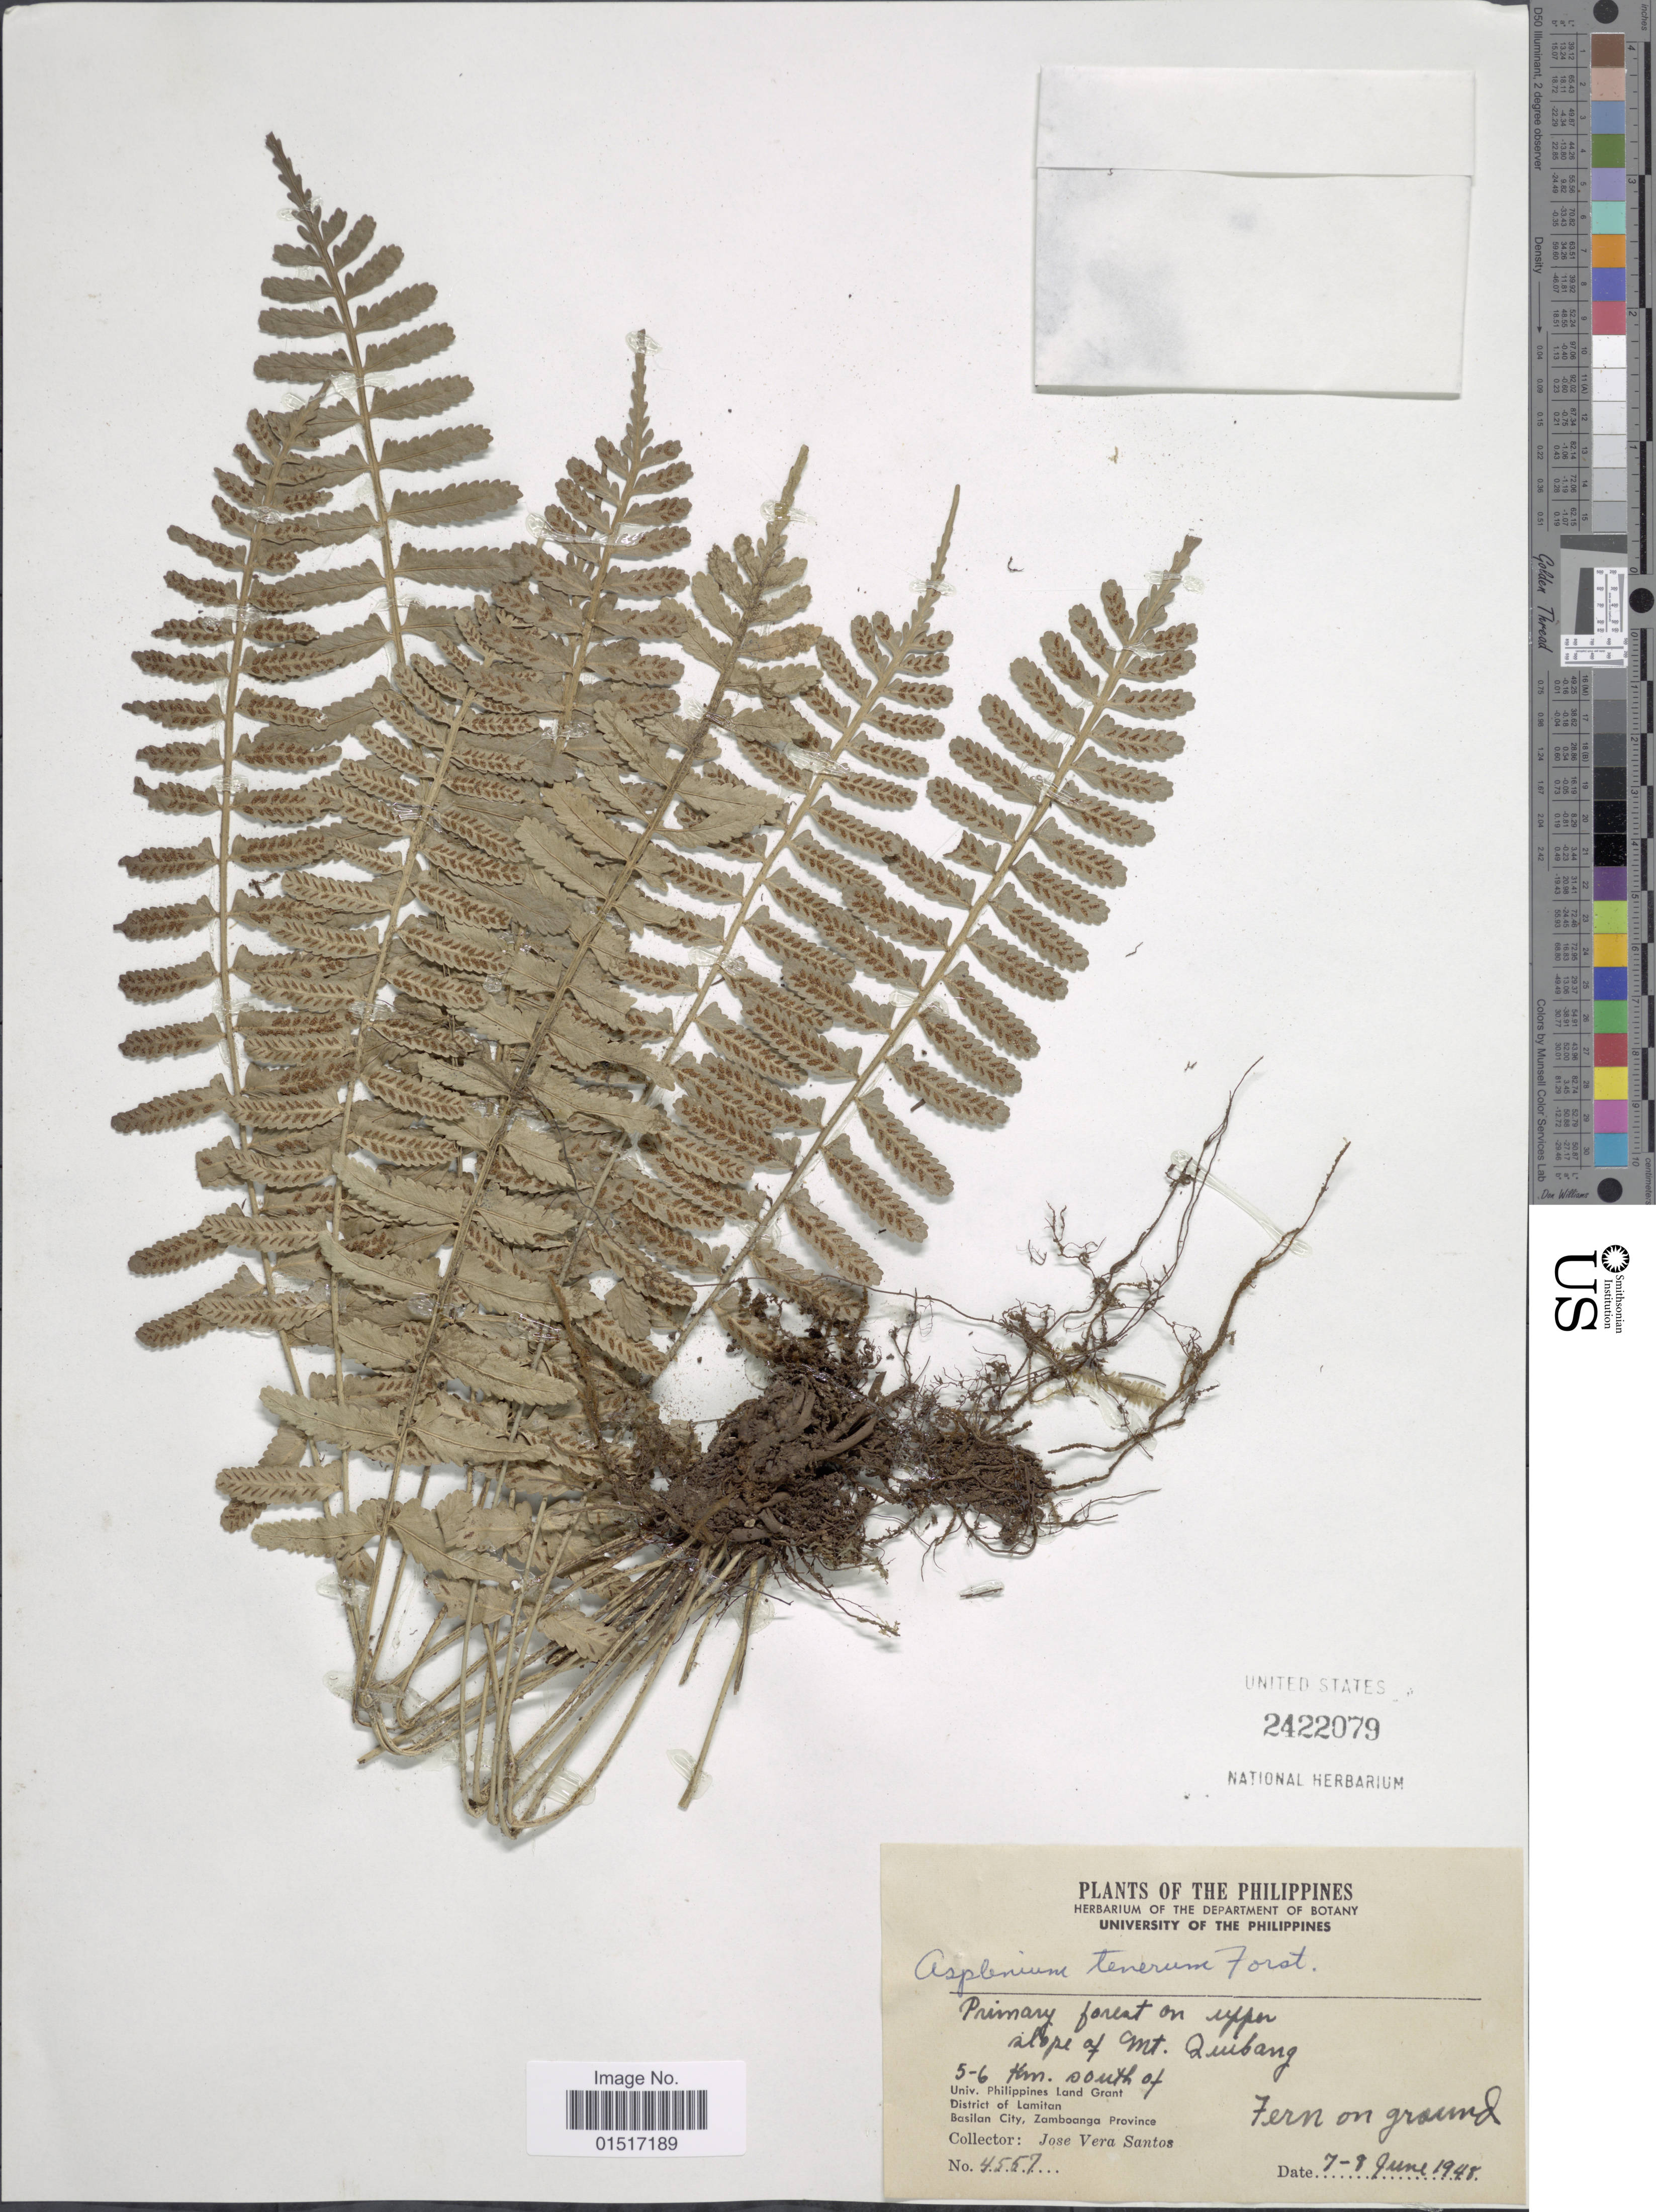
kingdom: Plantae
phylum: Tracheophyta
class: Polypodiopsida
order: Polypodiales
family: Aspleniaceae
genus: Asplenium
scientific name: Asplenium tenerum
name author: G. Forst.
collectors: J. Santos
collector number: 4557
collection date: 1945-06-07/1945-06-08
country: Philippines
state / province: Zamboanga Peninsula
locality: Primary forest on upper slope of Mt. Quibang, 5-6 Km. south of Univ. Philippines Land Grant. District Lamitan. Basilan City, Zamboanga Province.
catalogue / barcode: US 2422079